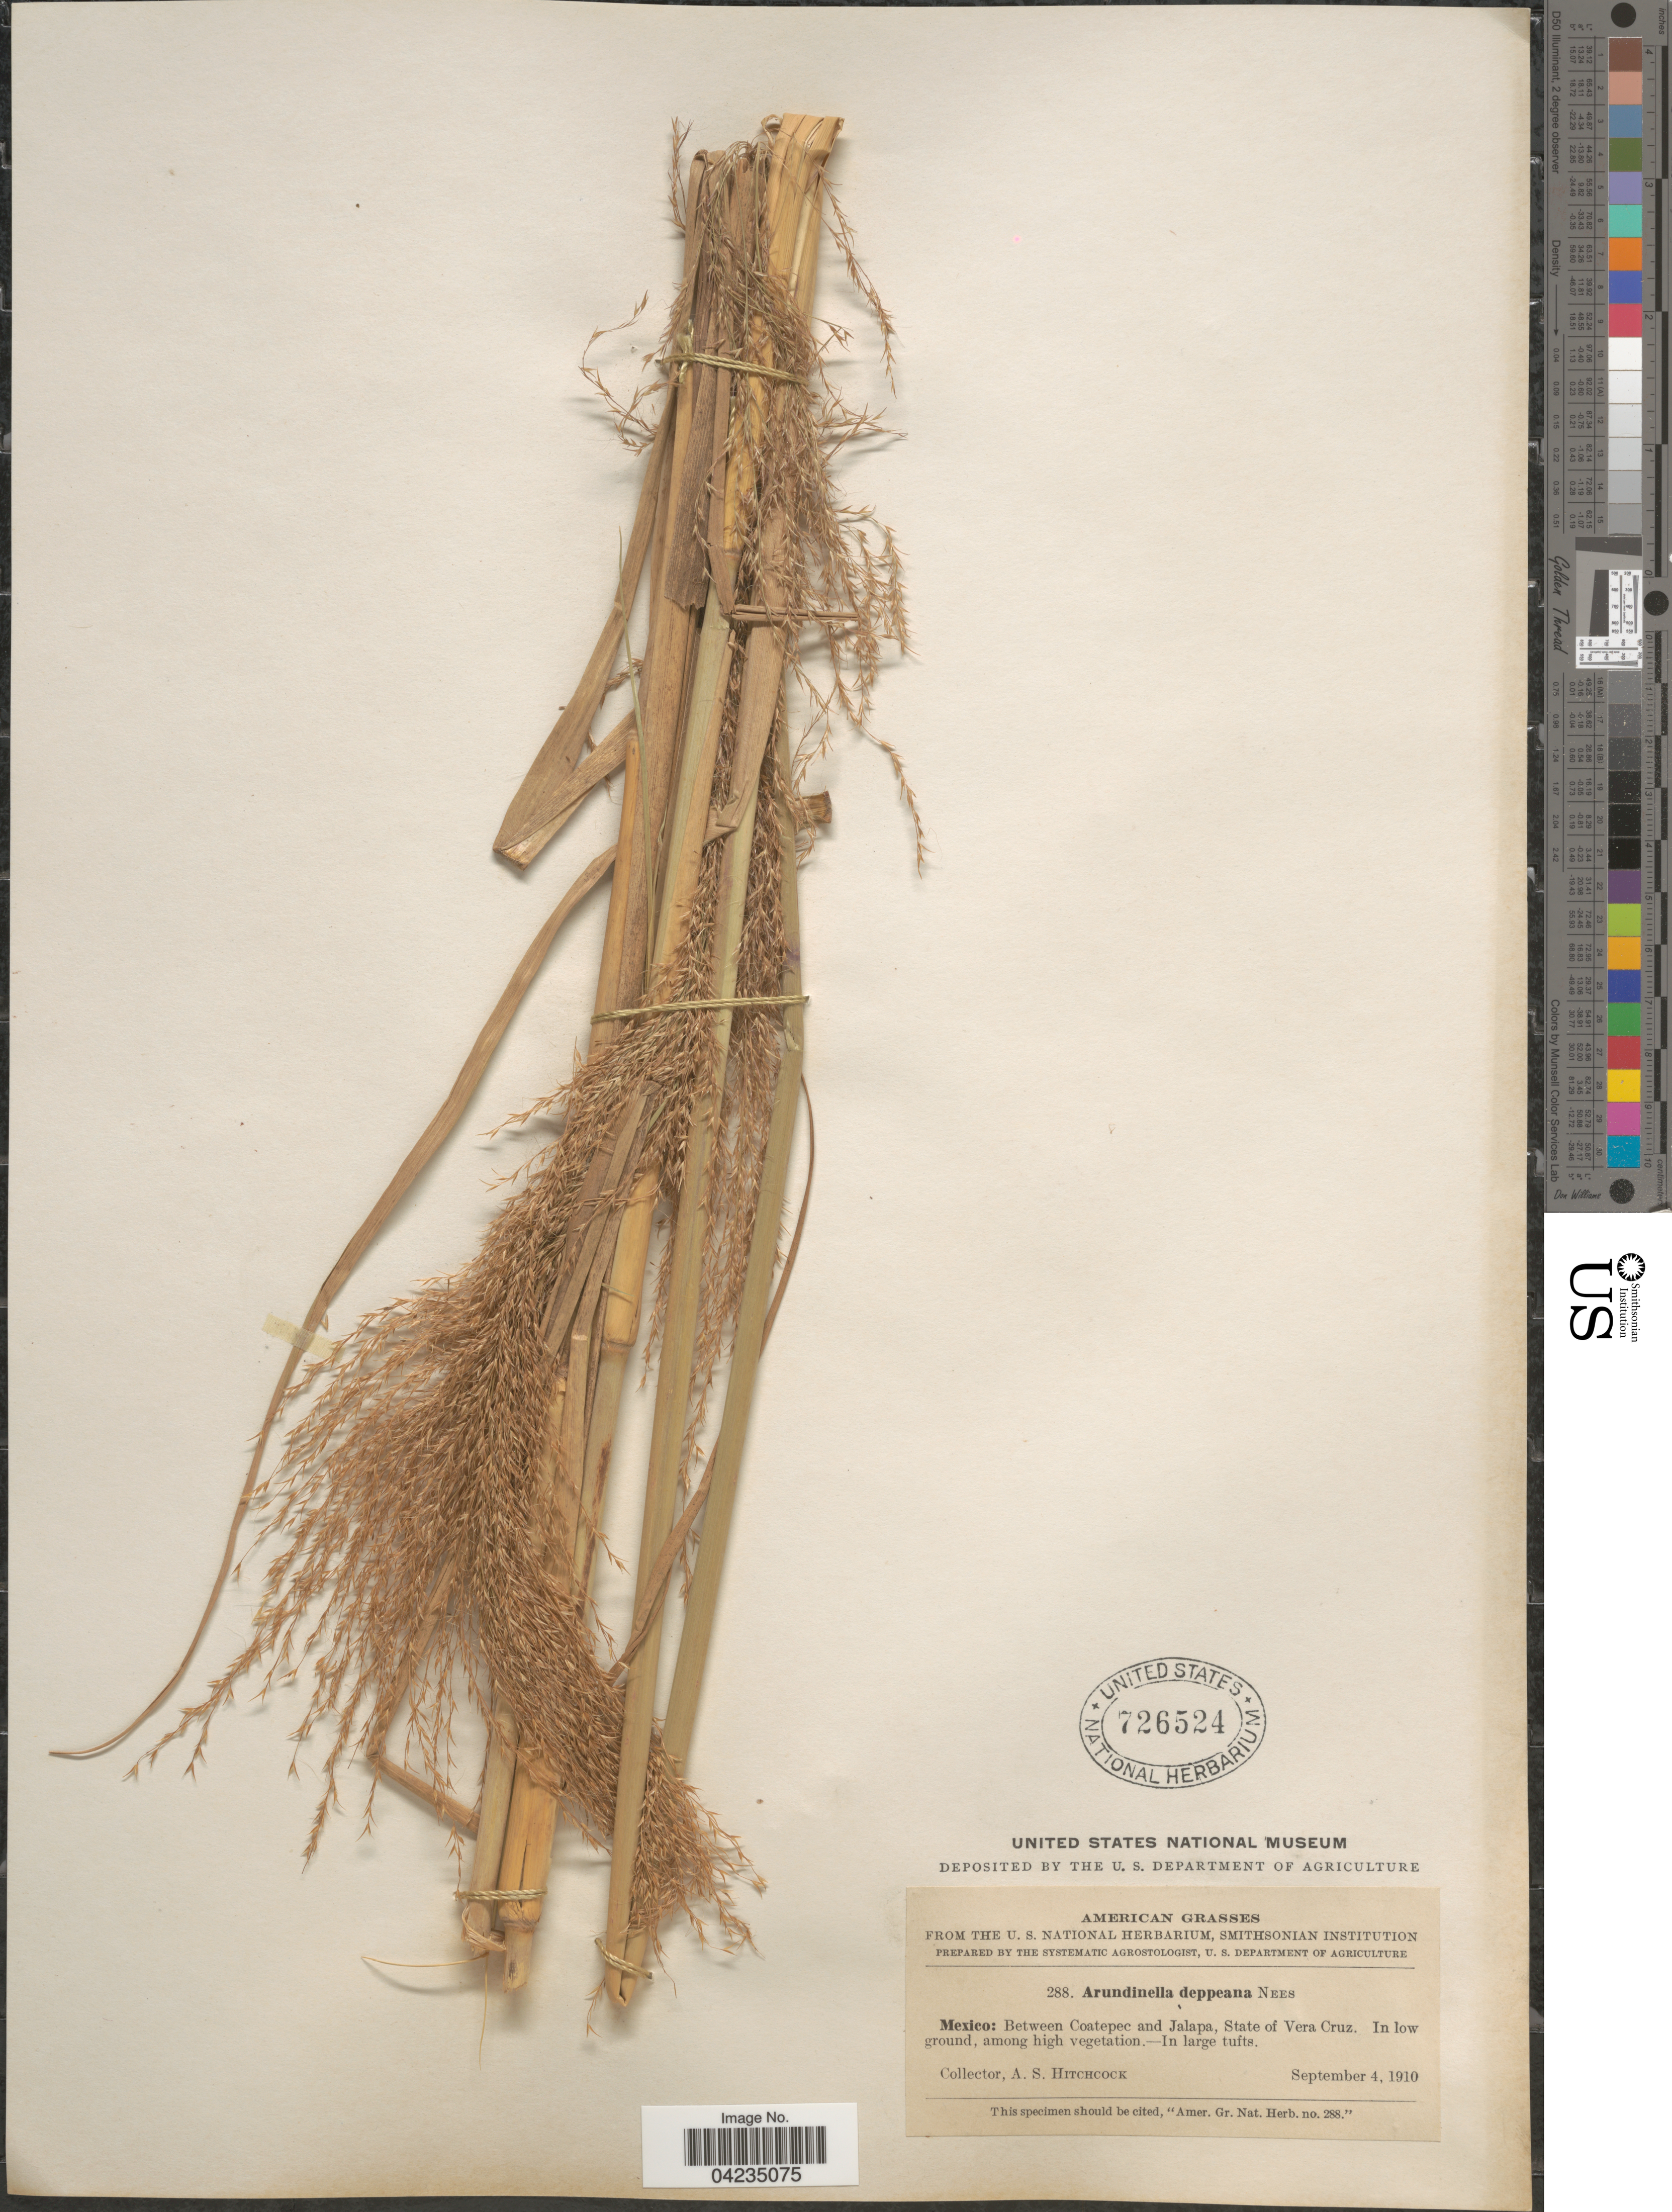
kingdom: Plantae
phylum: Tracheophyta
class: Liliopsida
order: Poales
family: Poaceae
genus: Arundinella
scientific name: Arundinella deppeana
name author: Nees ex Steud.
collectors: A. S. Hitchcock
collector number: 288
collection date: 1910-09-04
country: Mexico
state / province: Veracruz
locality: Between Coatepec and Jalapa, State of Vera Cruz.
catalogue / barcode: US 726524